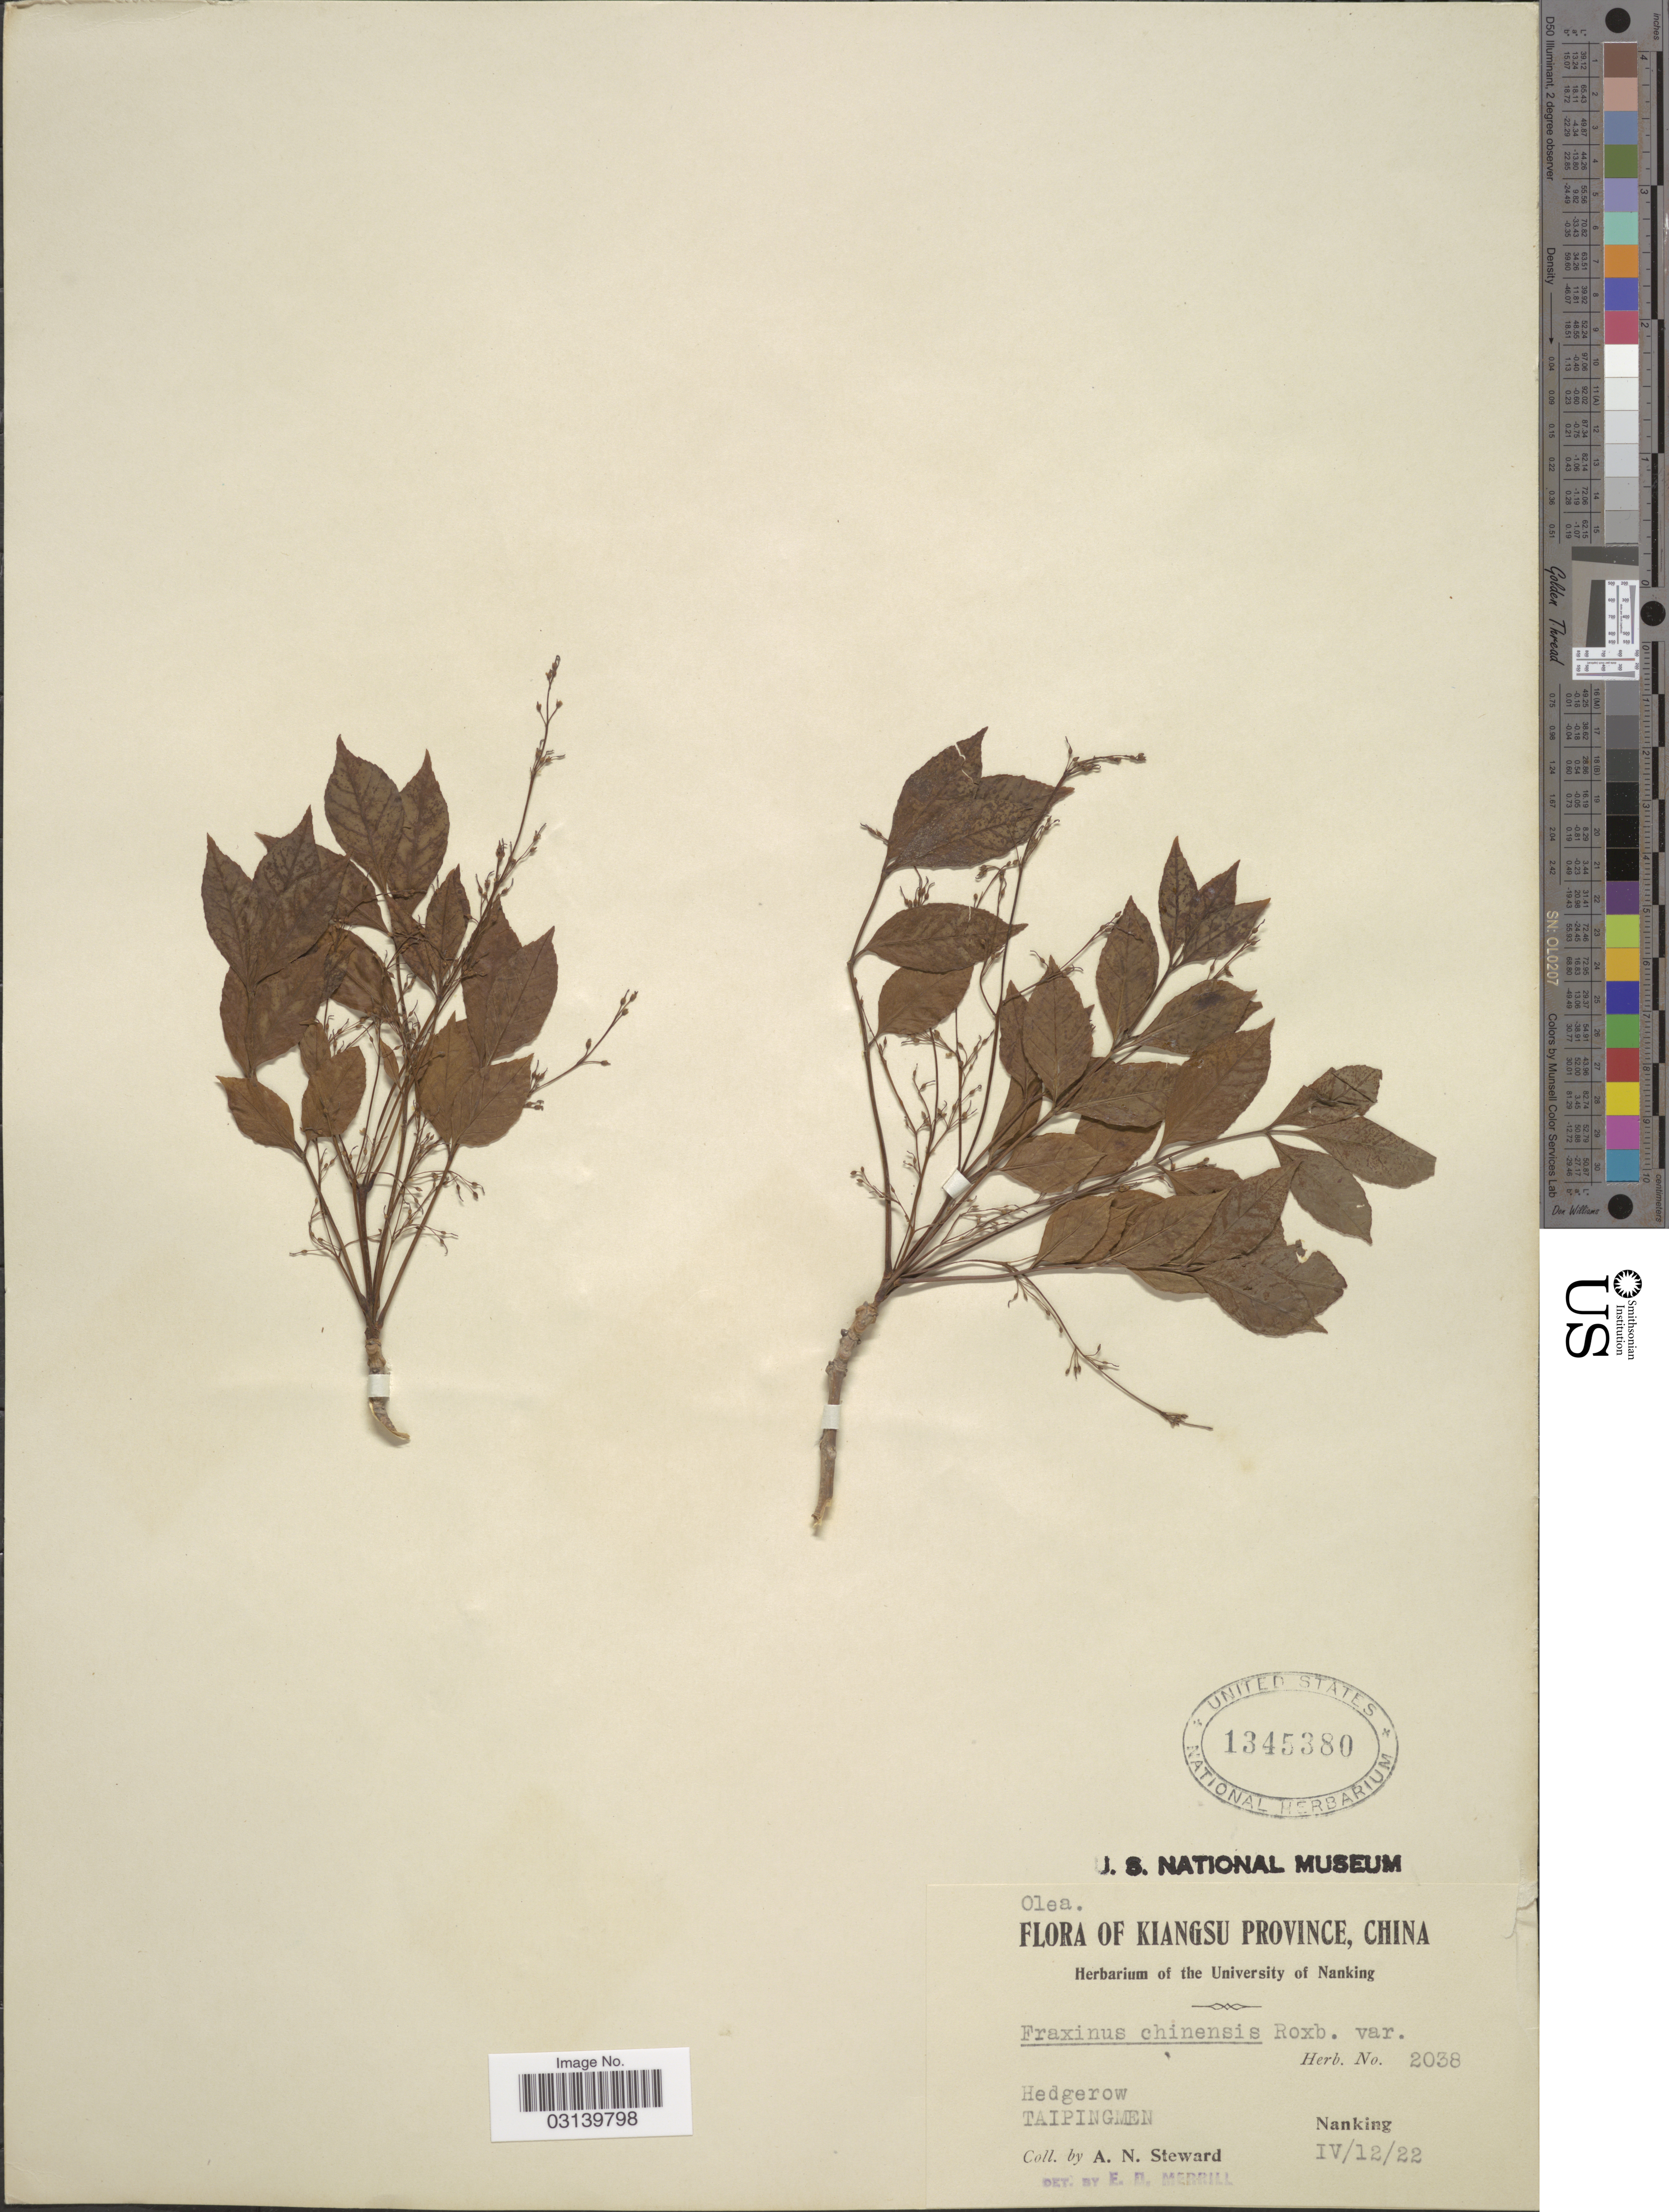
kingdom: Plantae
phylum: Tracheophyta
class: Magnoliopsida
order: Lamiales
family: Oleaceae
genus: Fraxinus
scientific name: Fraxinus chinensis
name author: Roxb.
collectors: A. N. Steward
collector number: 2038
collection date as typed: Transcribed d/m/y: 12/4/22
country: China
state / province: Jiangsu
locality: Kiangsu. Hedgerow, Taipinhmen. Nanking.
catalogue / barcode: US 1345380